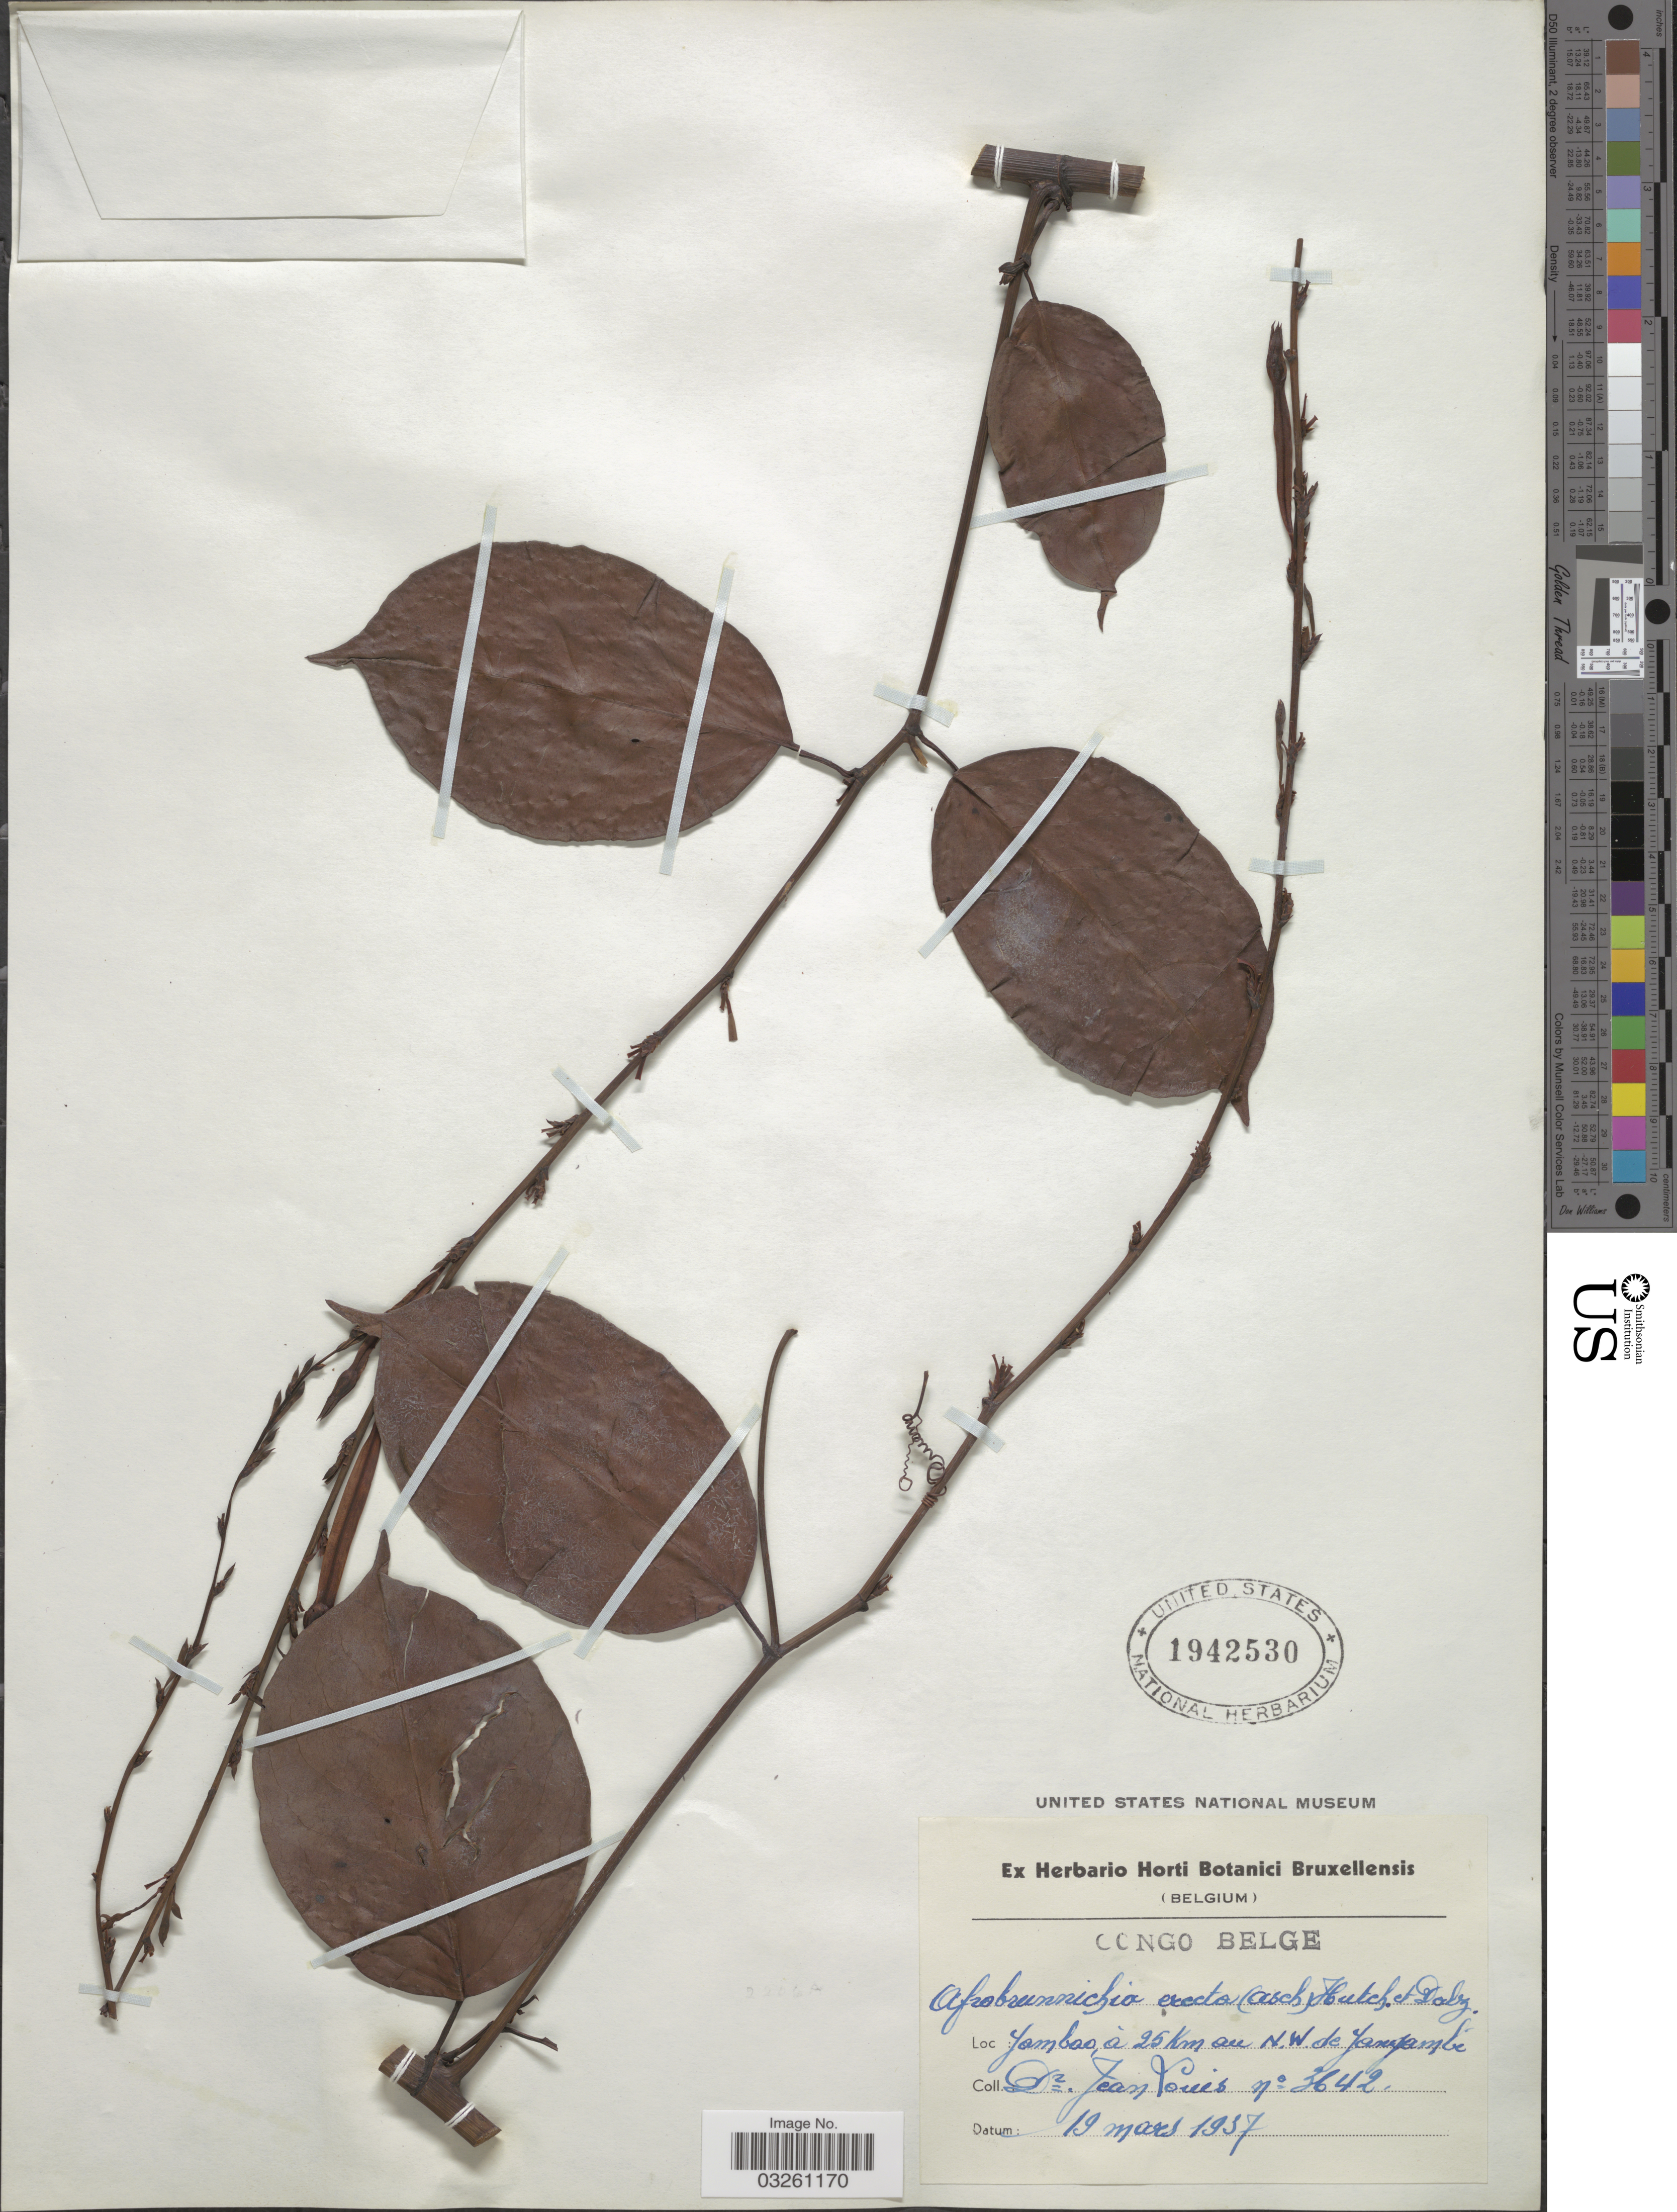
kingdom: Plantae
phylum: Tracheophyta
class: Magnoliopsida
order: Caryophyllales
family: Polygonaceae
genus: Afrobrunnichia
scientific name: Afrobrunnichia erecta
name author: (Asch.) Hutch. & Dalziel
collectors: J. Louis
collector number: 3642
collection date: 1937-03-19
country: Congo, Democratic Republic of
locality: Congo Belge. Yambao, à 25 km au N.W. de Yamgambe.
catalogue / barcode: US 1942530